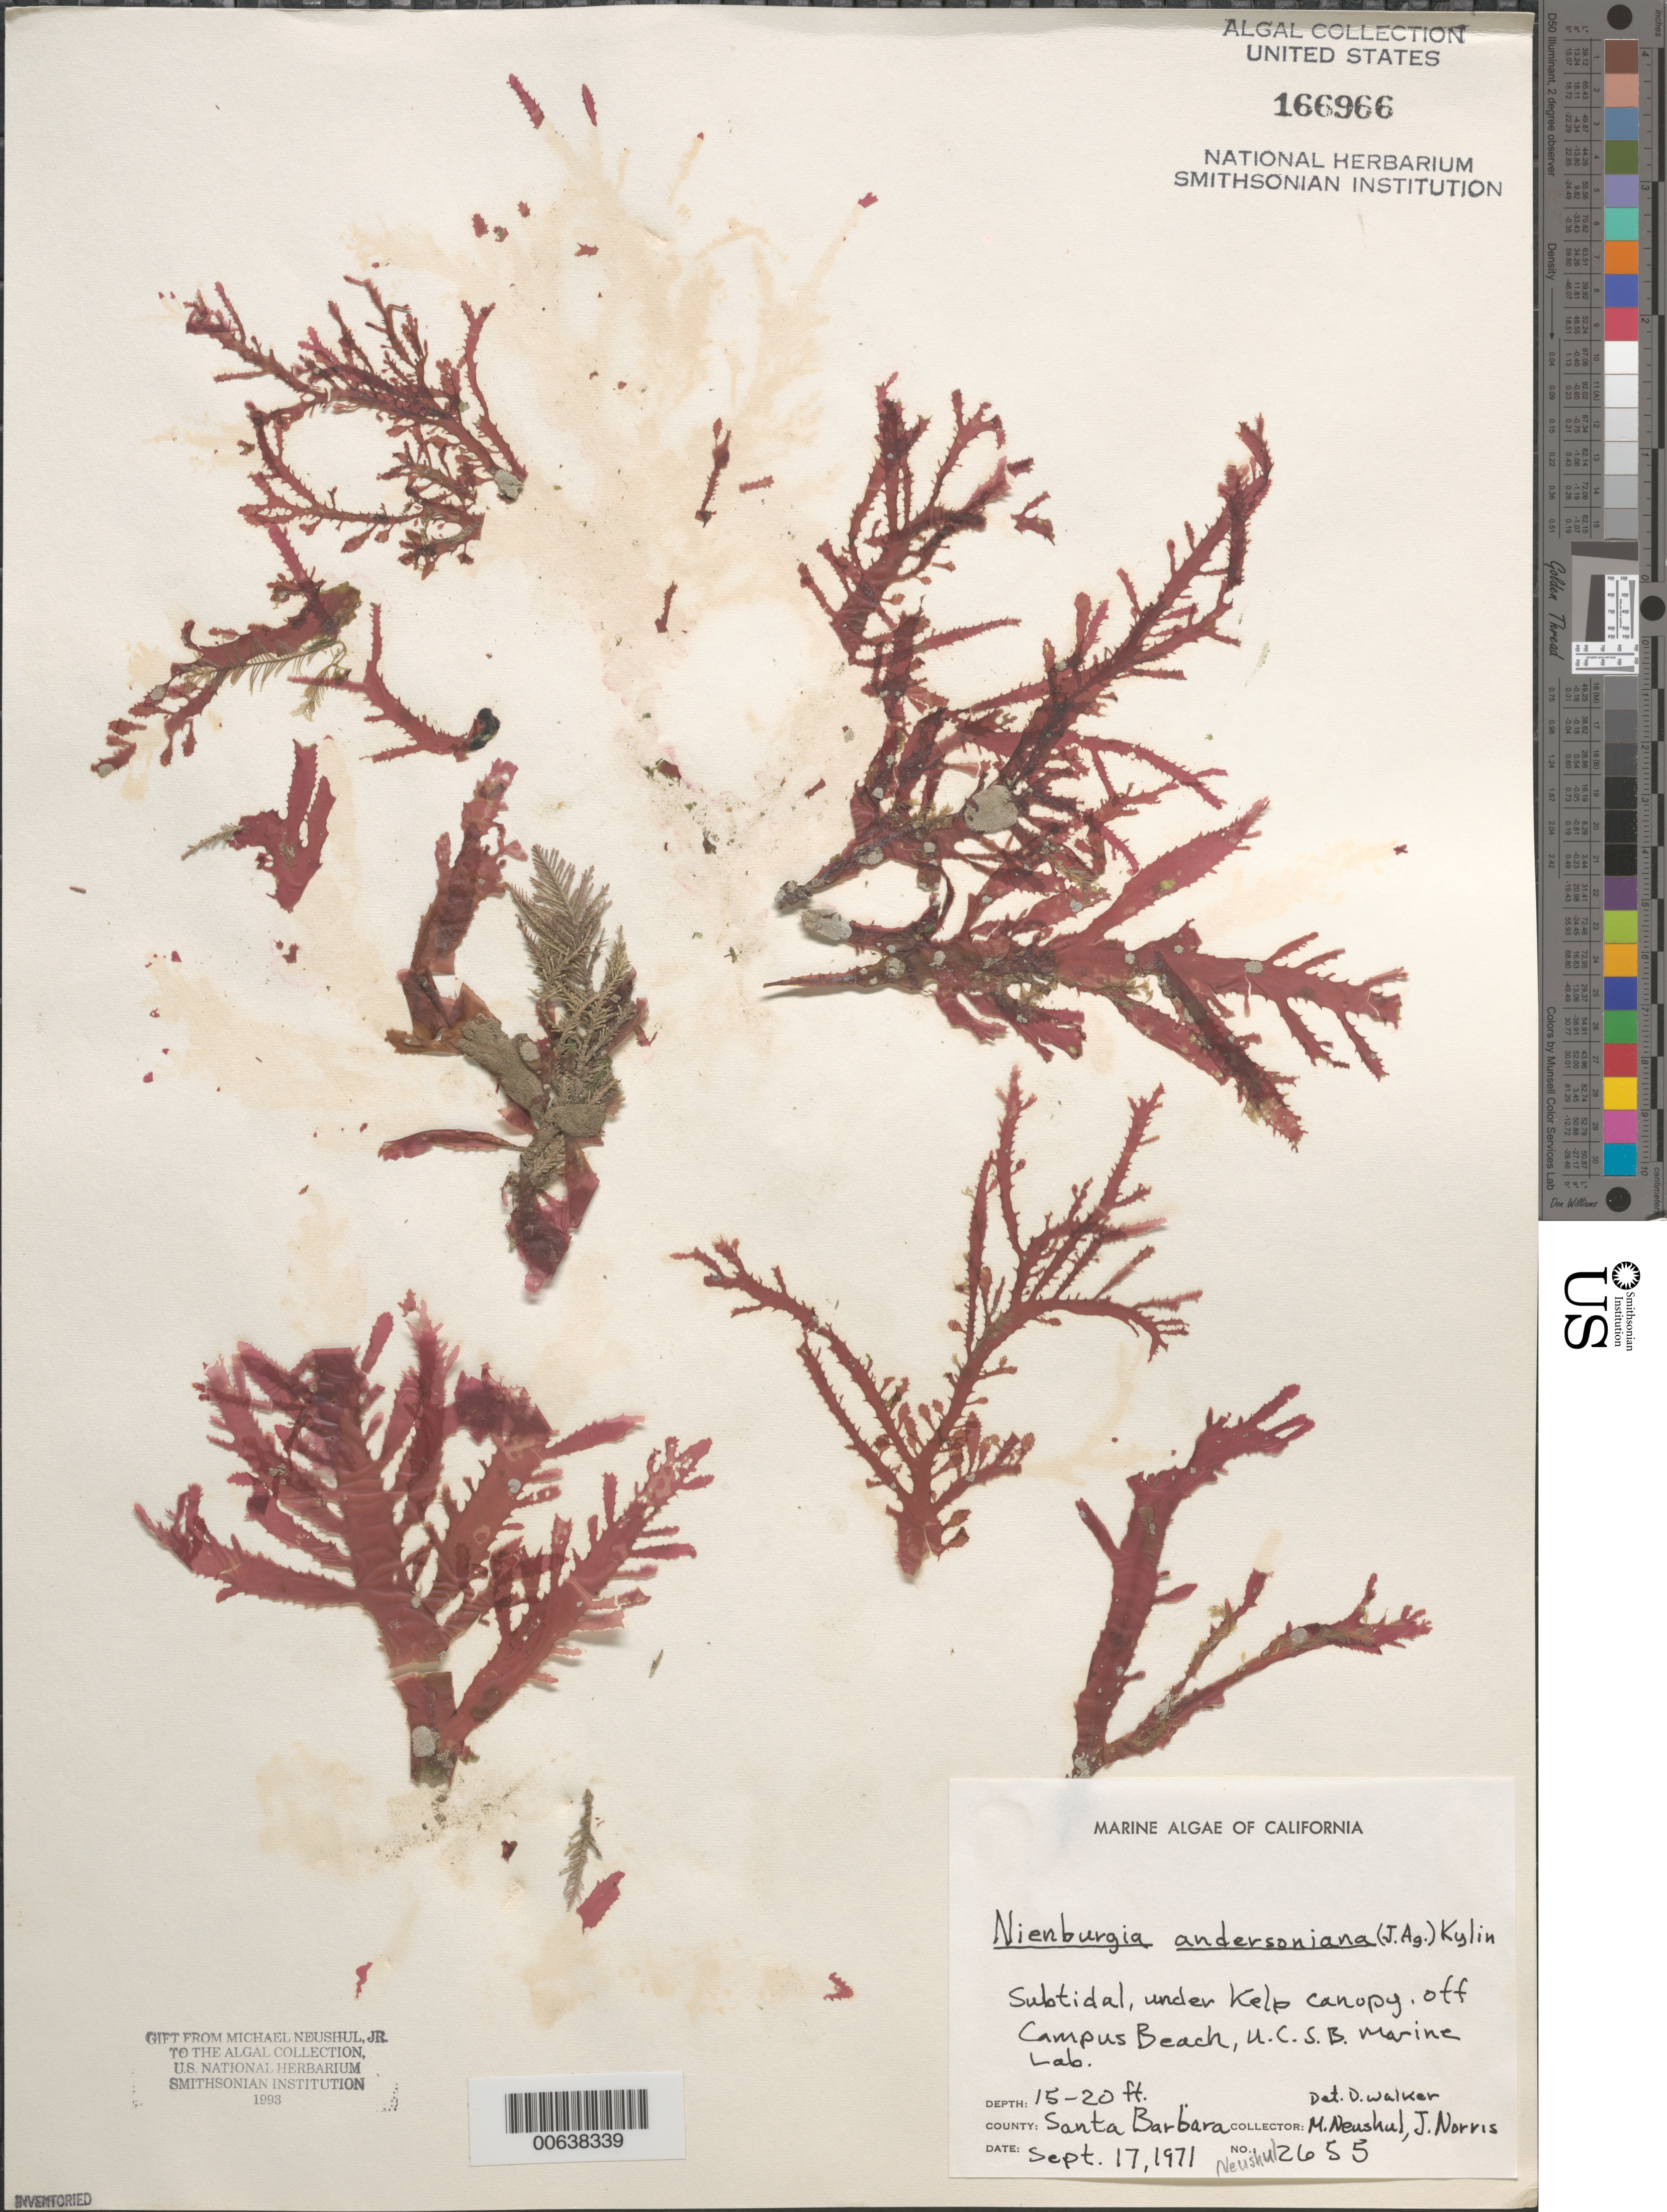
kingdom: Plantae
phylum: Rhodophyta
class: Florideophyceae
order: Ceramiales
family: Delesseriaceae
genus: Nienburgia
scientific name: Nienburgia andersoniana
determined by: Walker, D.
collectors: M. Neushul & J. N. Norris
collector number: Neushul 2655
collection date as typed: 17 Sep 1971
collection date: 1971-09-17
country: United States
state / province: California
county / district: Santa Barbara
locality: Campus Beach, off University of California Santa Barbara Marine Laboratory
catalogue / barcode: US 166966